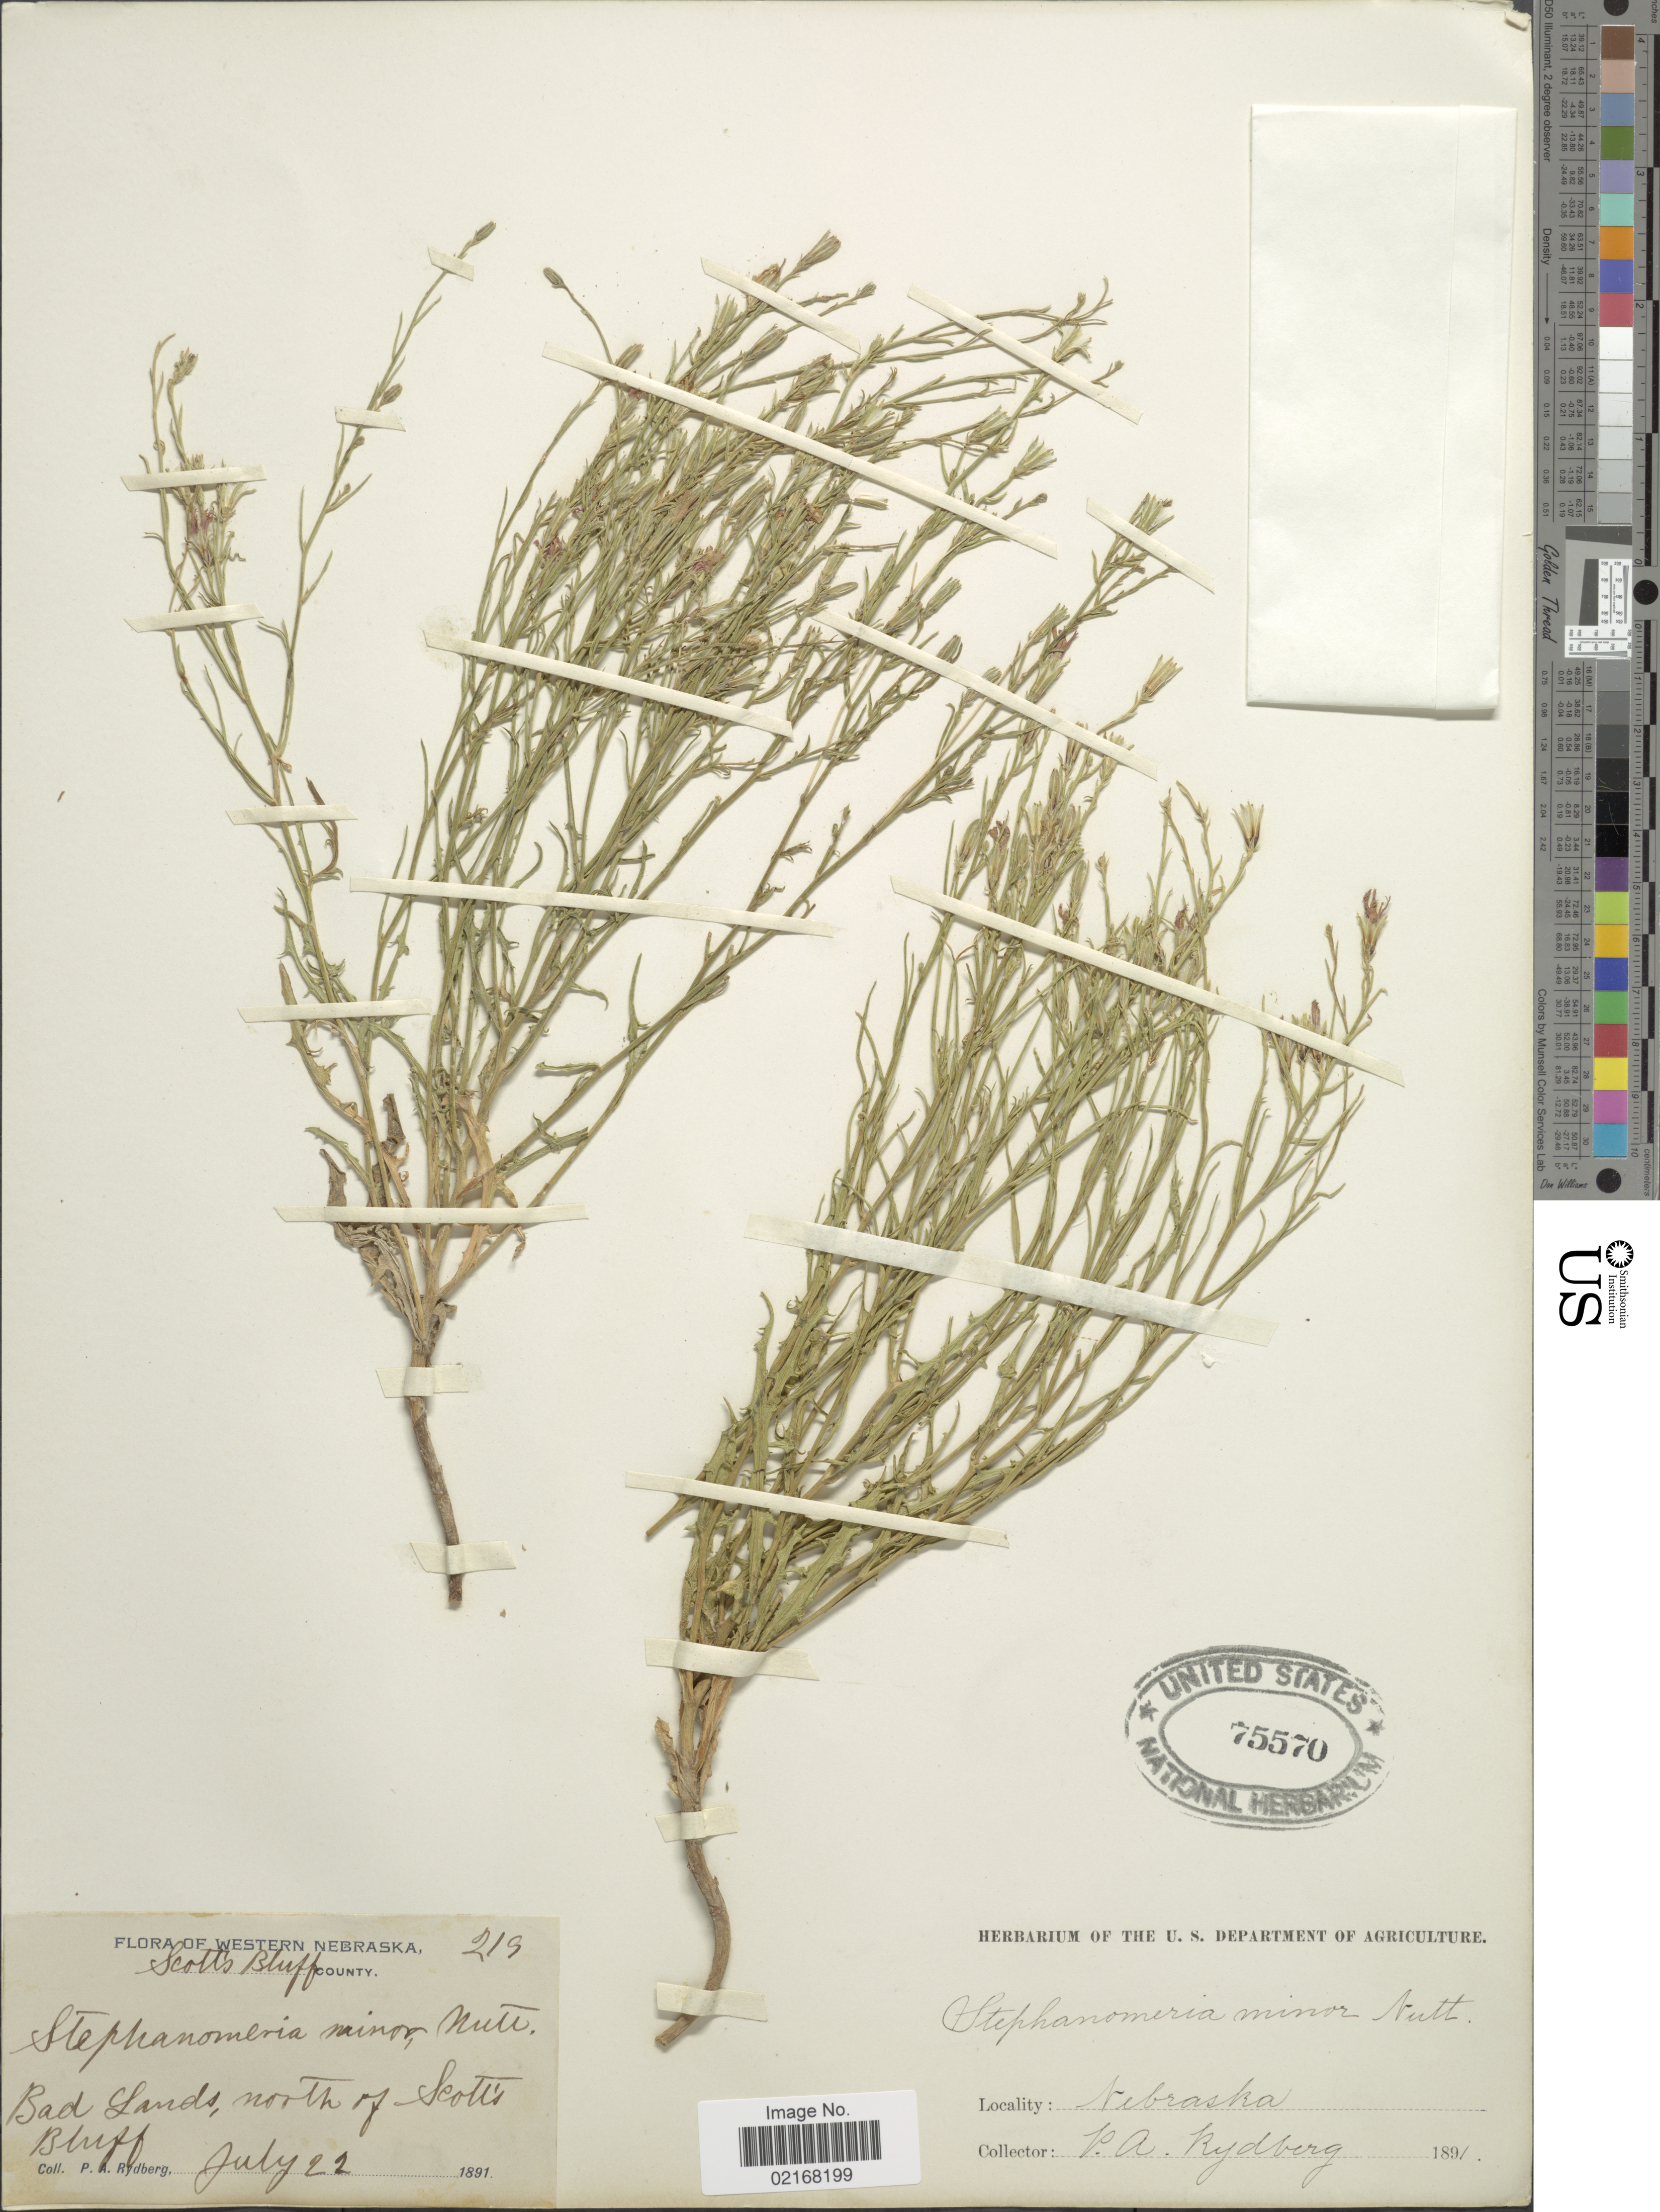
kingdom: Plantae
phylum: Tracheophyta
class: Magnoliopsida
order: Asterales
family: Asteraceae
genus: Stephanomeria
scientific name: Stephanomeria tenuifolia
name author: (Torr.) H.M. Hall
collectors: P. A. Rydberg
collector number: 219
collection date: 1891-07-22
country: United States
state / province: Nebraska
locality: Western Nebraska, Scott's Bluff County. Bad Sands, north of Scott's Bluff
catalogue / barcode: US 75570